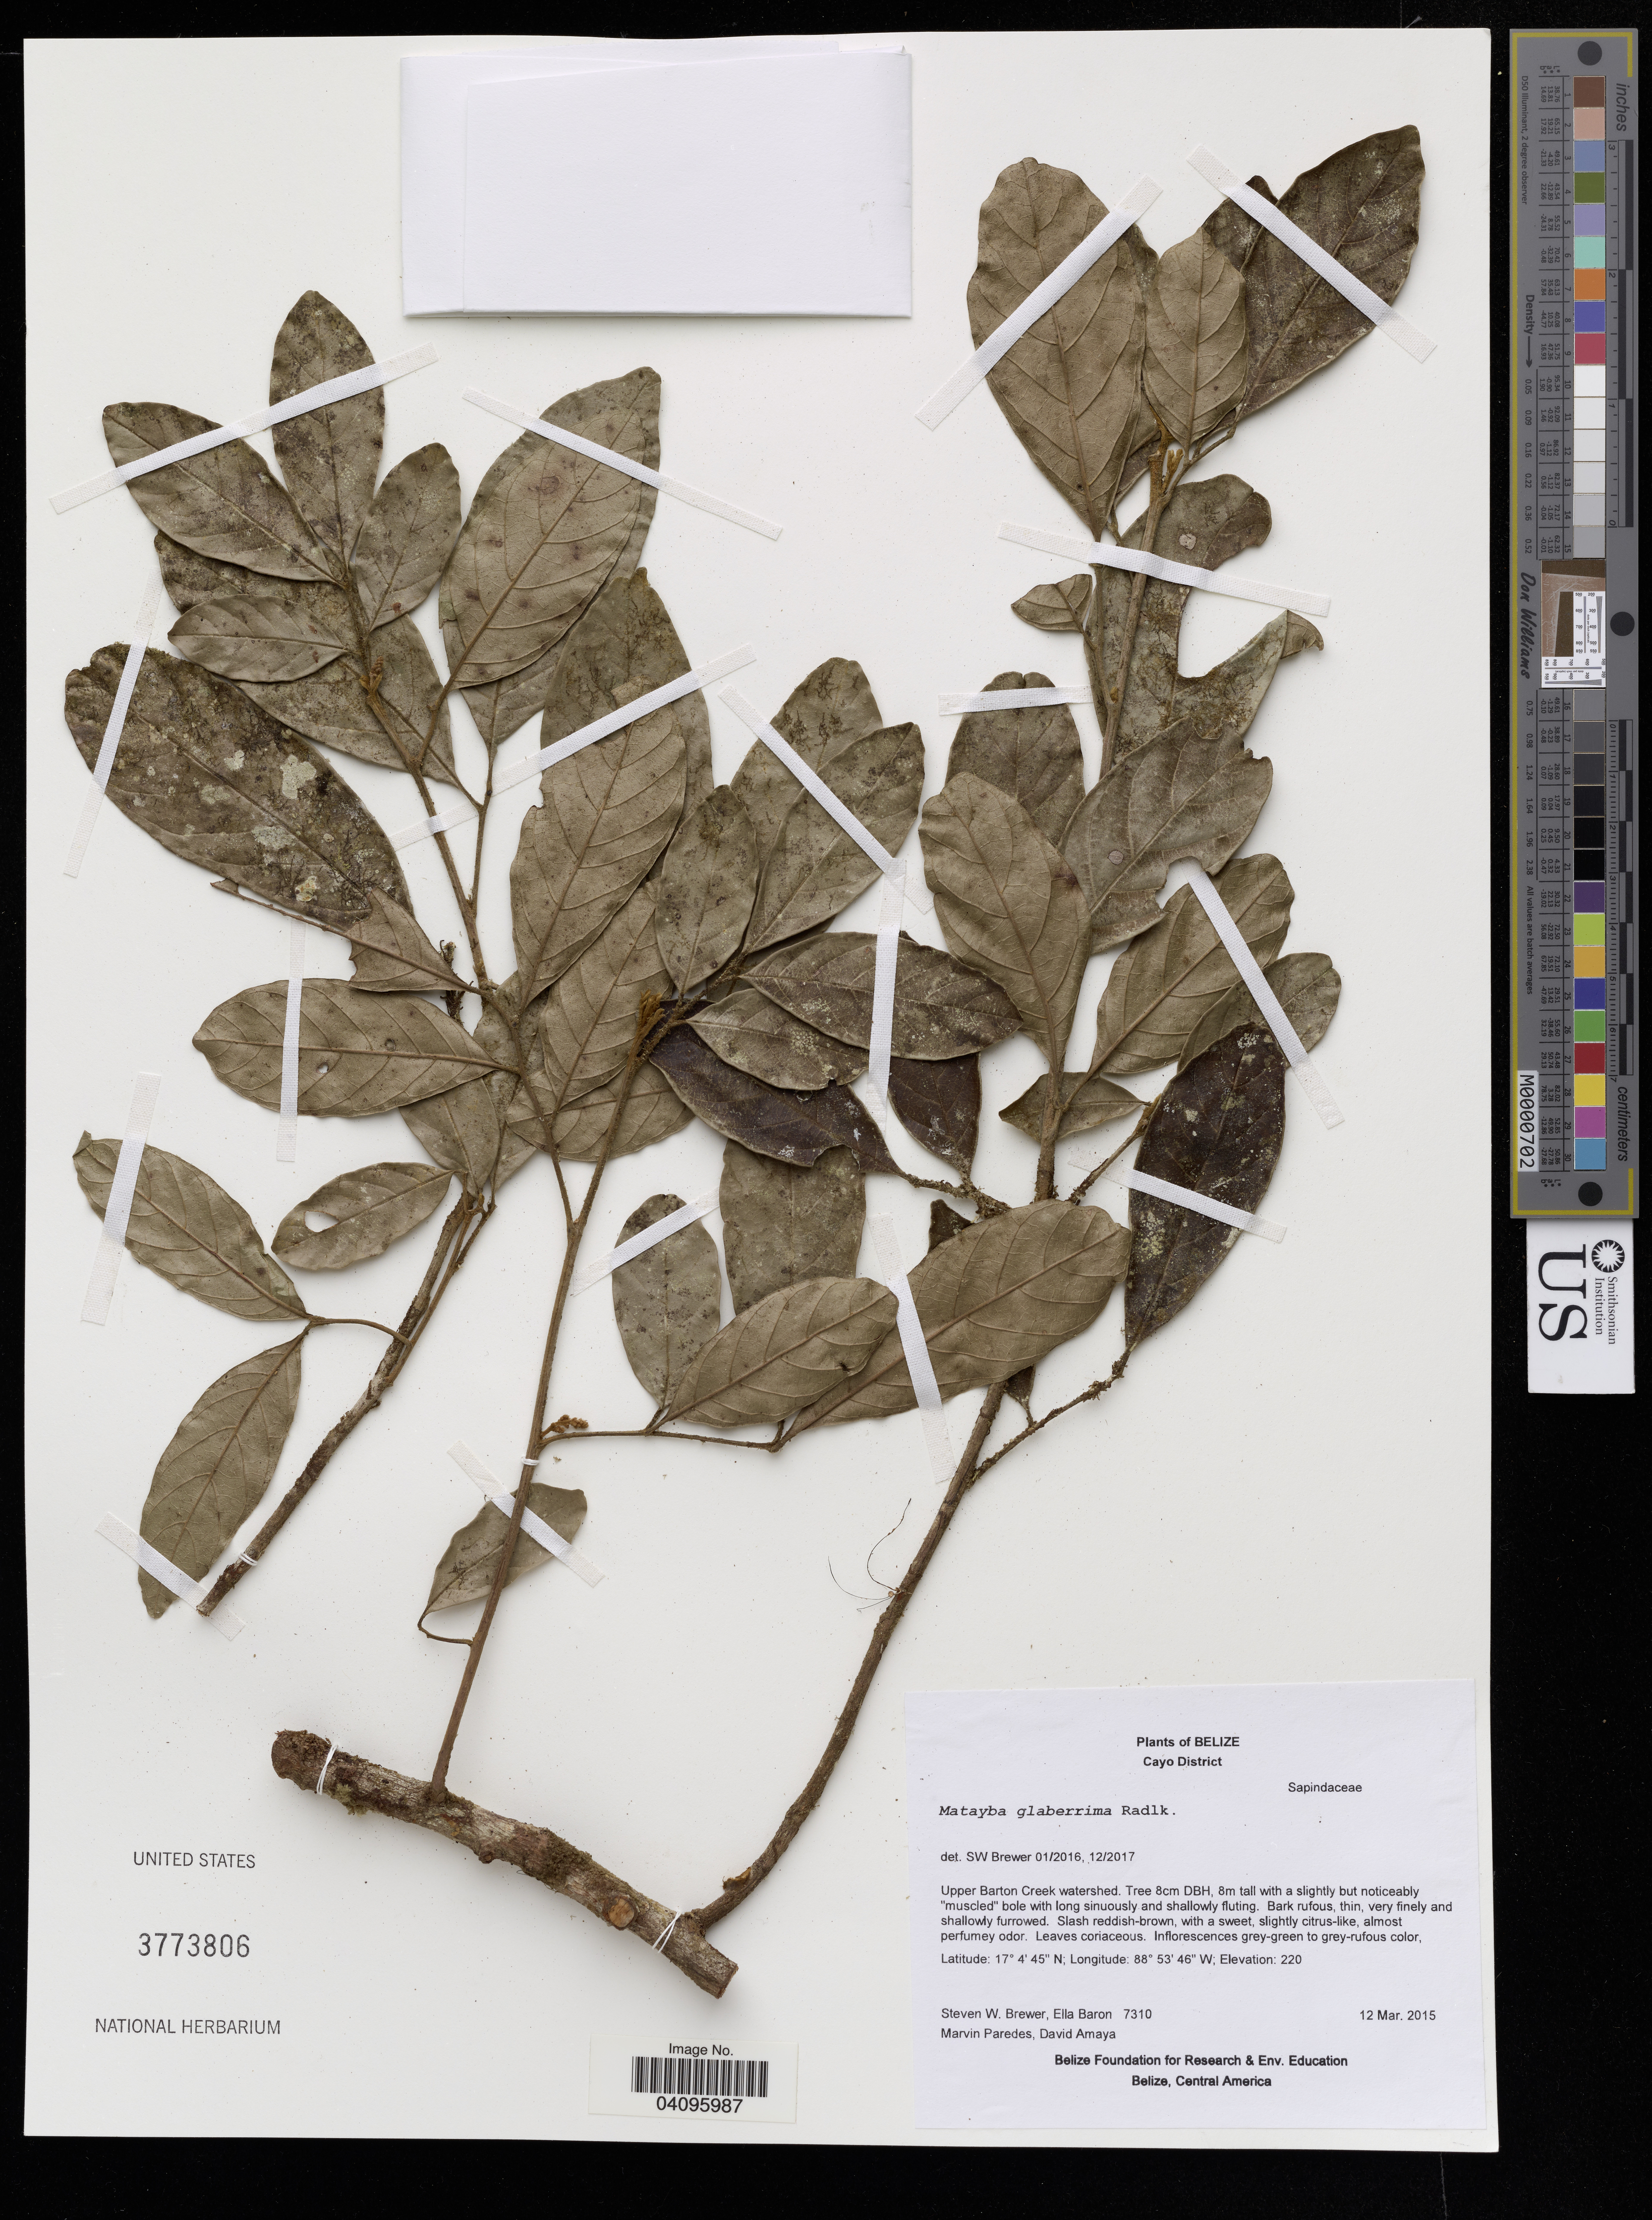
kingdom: Plantae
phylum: Tracheophyta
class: Magnoliopsida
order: Sapindales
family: Sapindaceae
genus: Matayba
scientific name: Matayba glaberrima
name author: Radlk.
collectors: S. W. Brewer, E. Baron, M. Paredes & D. Amaya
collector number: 7310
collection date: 2015-03-12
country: Belize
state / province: Cayo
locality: Upper Barton Creek watershed.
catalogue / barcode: US 3773806